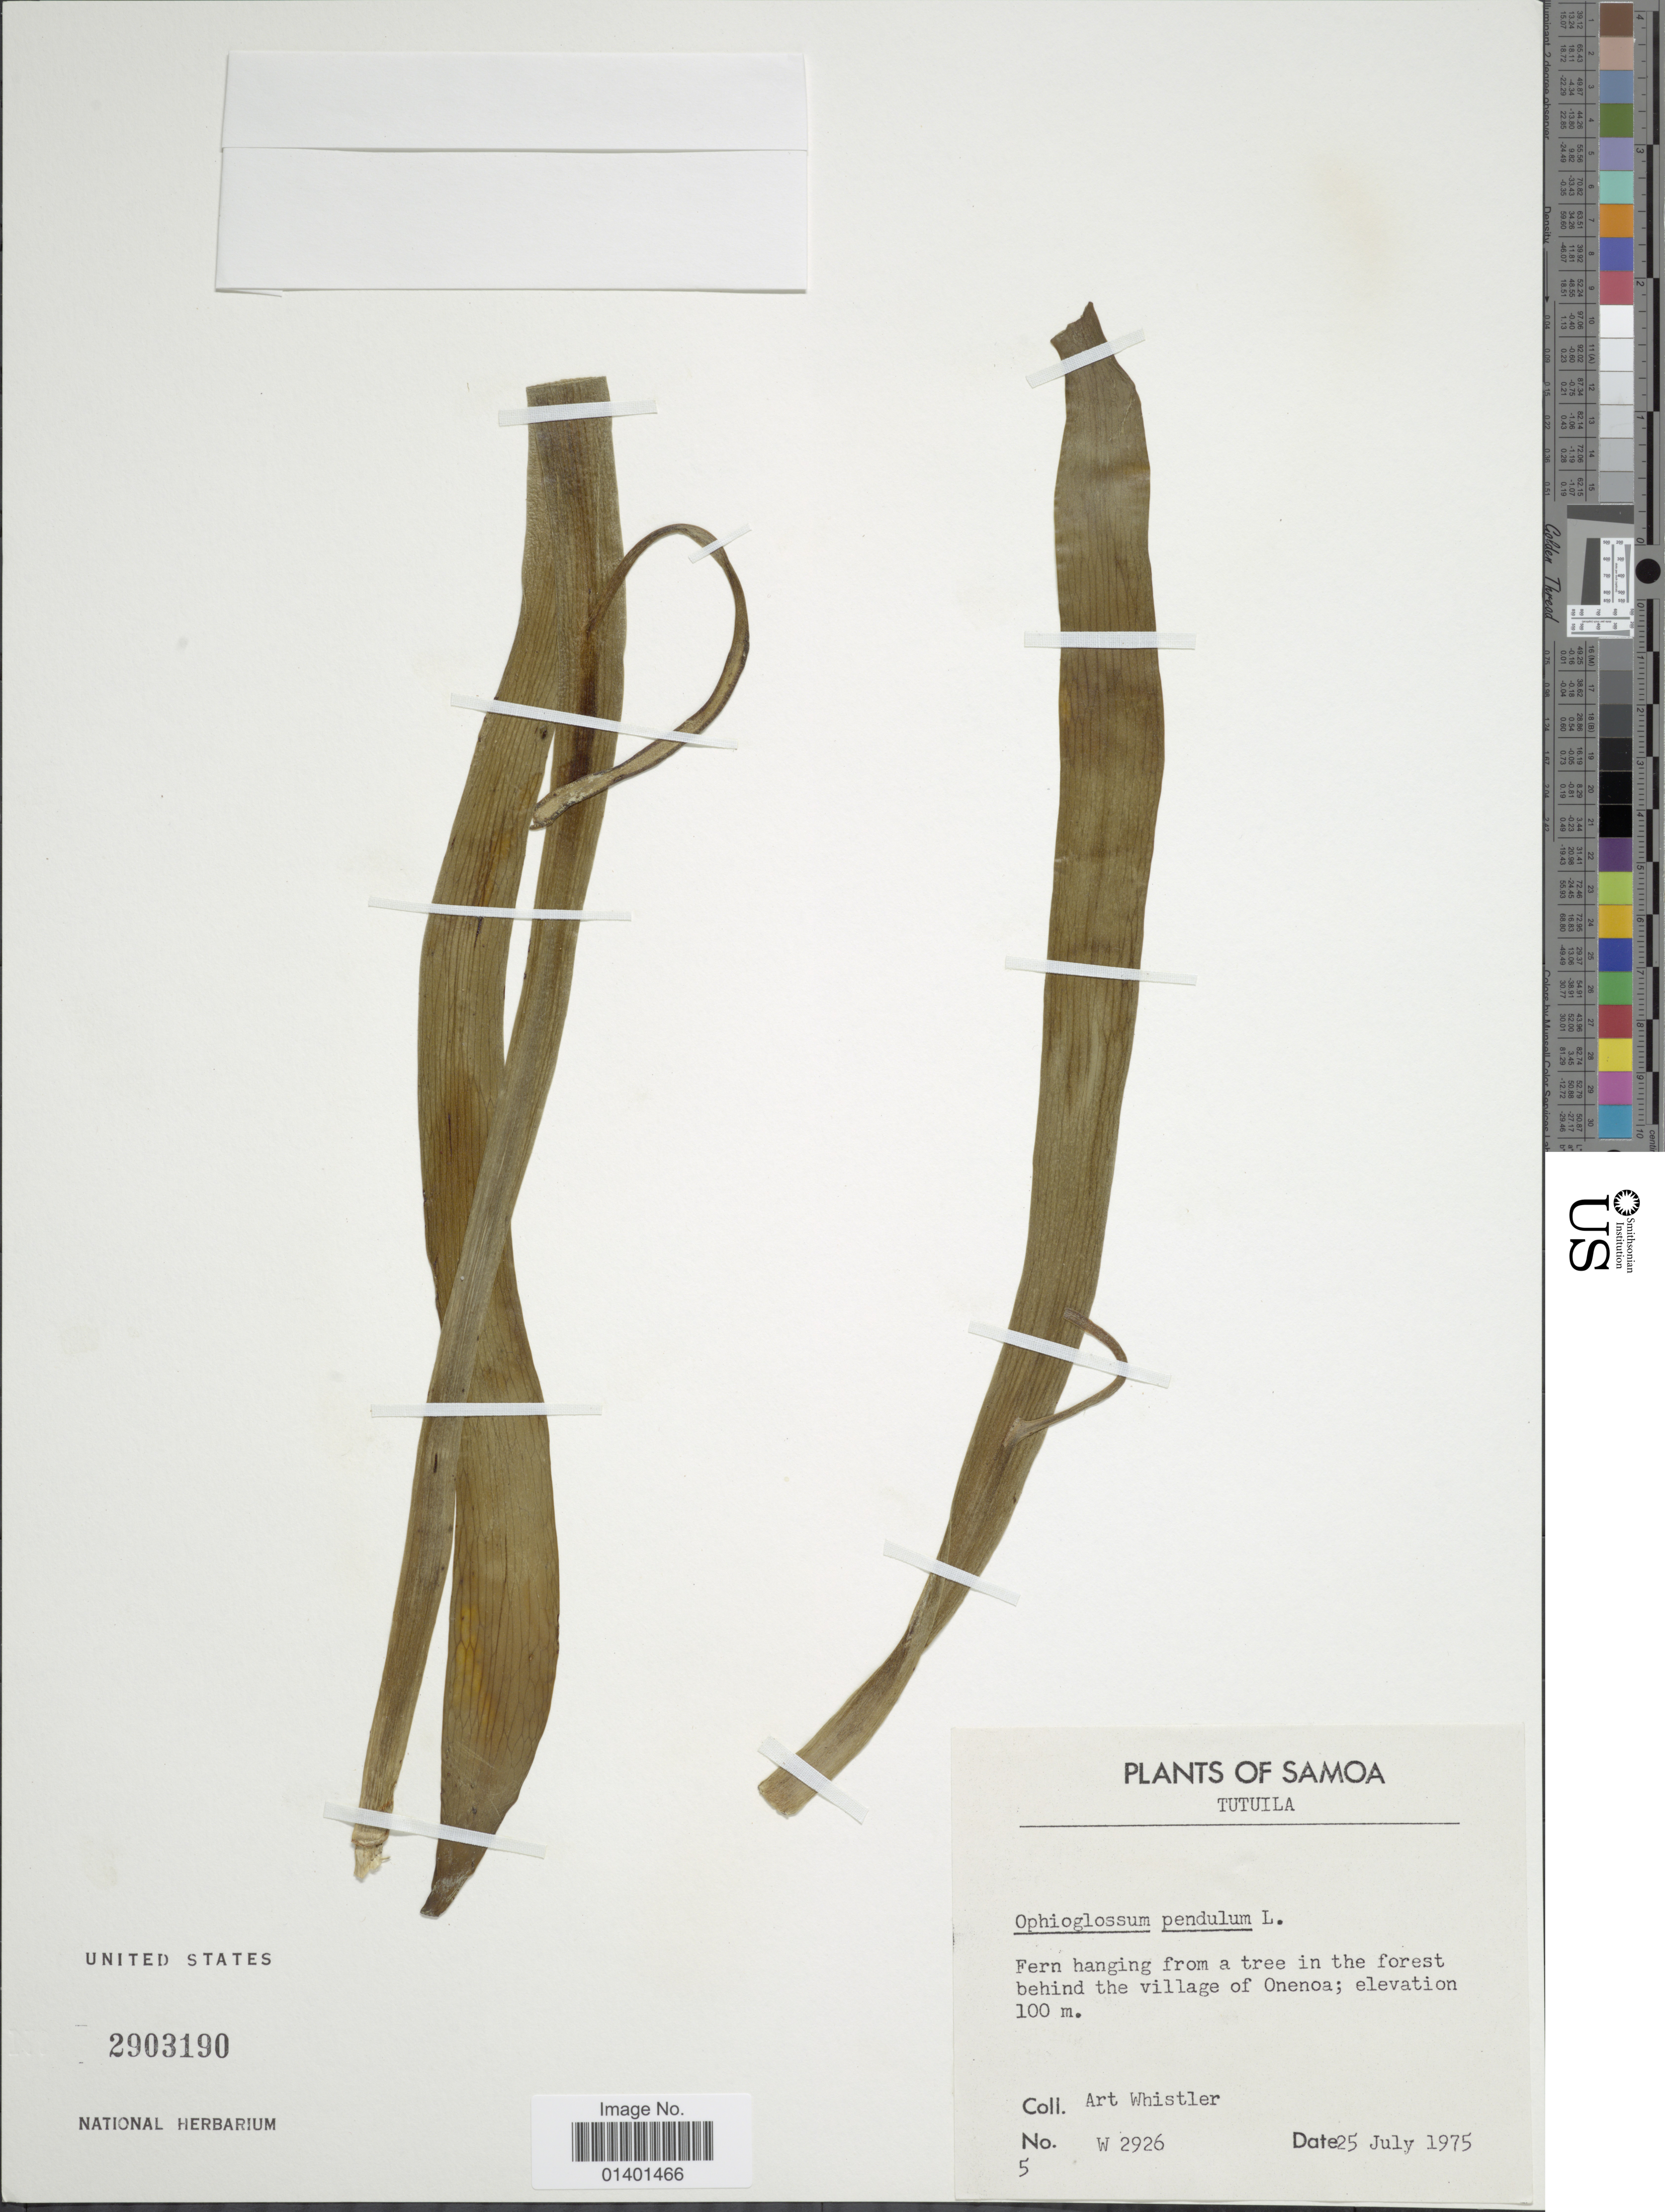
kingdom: Plantae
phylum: Tracheophyta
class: Polypodiopsida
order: Ophioglossales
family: Ophioglossaceae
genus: Ophioderma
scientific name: Ophioderma pendulum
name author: (L.) C. Presl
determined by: Wagner, W. L., (BOT), Smithsonian Institution - National Museum of Natural History (UNITED STATES)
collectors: A. Whistler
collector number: W 2926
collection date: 1975-07-25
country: American Samoa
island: Tutuila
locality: in the forest behind the village of Onenoa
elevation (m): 100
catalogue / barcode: US 2903190